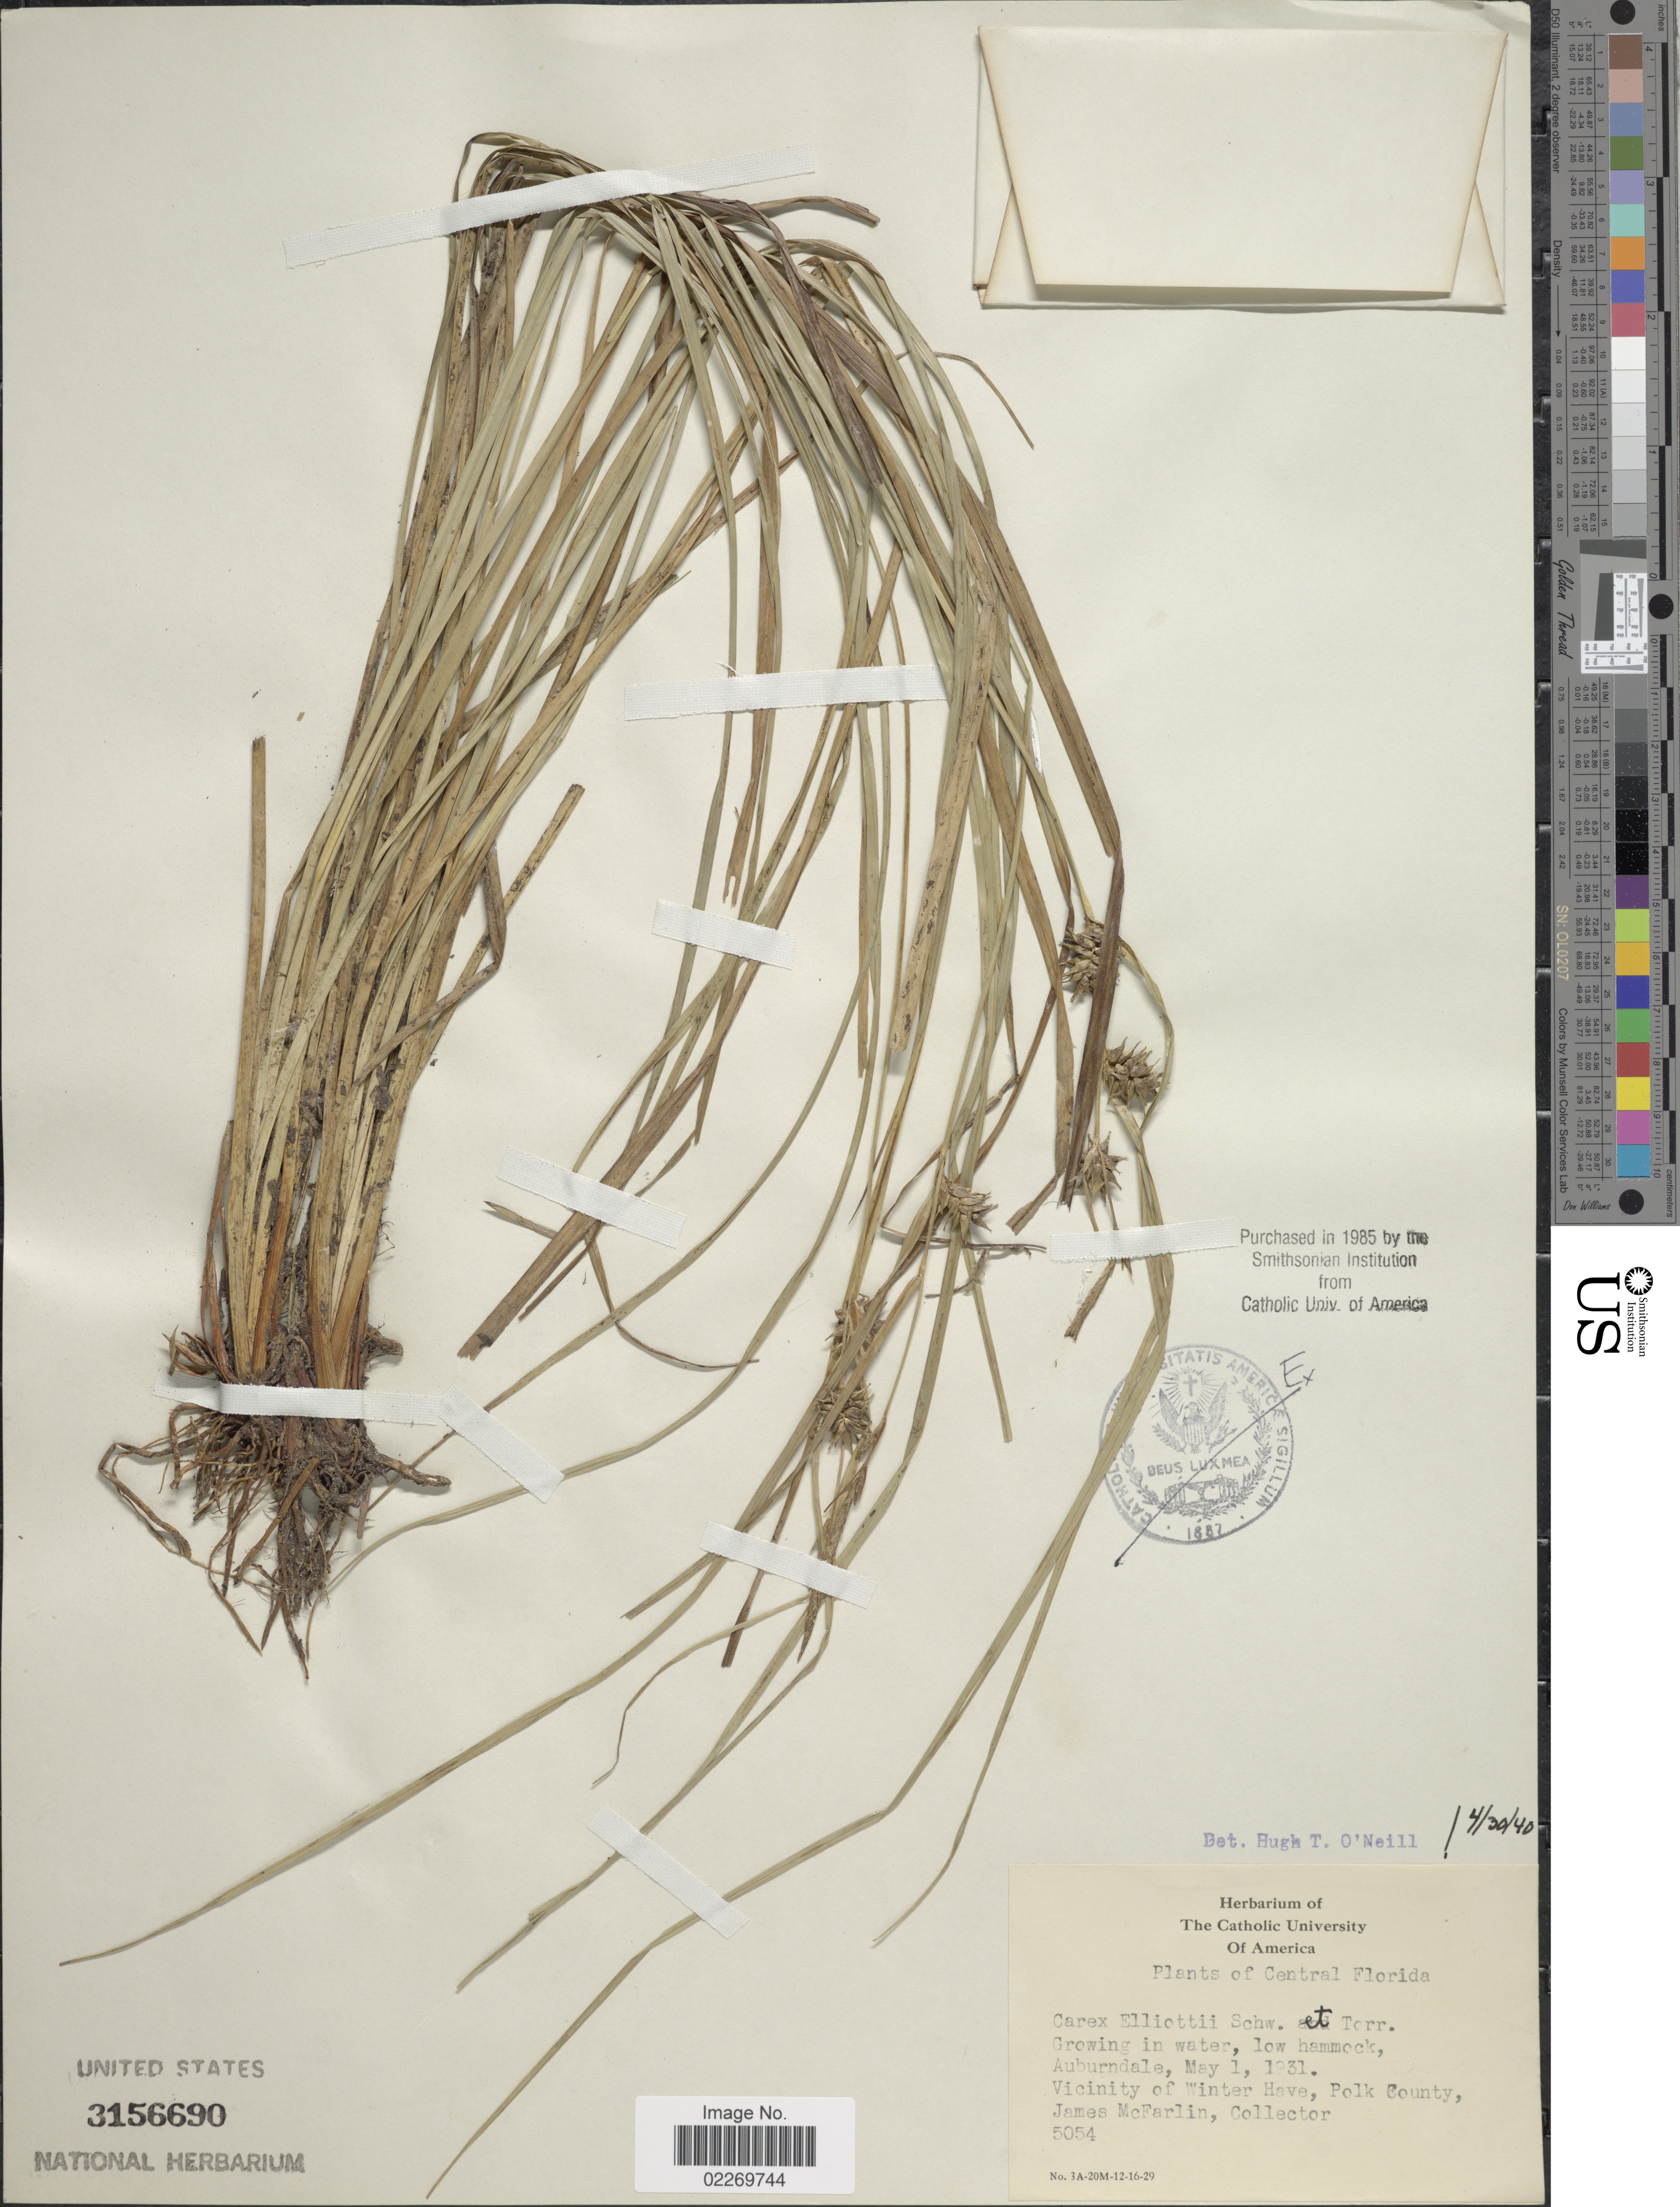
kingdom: Plantae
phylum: Tracheophyta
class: Liliopsida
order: Poales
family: Cyperaceae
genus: Carex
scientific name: Carex elliottii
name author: Schwein. & Torr.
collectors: J. McFarlin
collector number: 5054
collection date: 1931-05-01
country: United States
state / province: Florida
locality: Central Florida. Growing in water, low hammock, Auburndale. Vicinity of Winter Have, Polk County, James McFarlin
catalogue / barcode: US 3156690